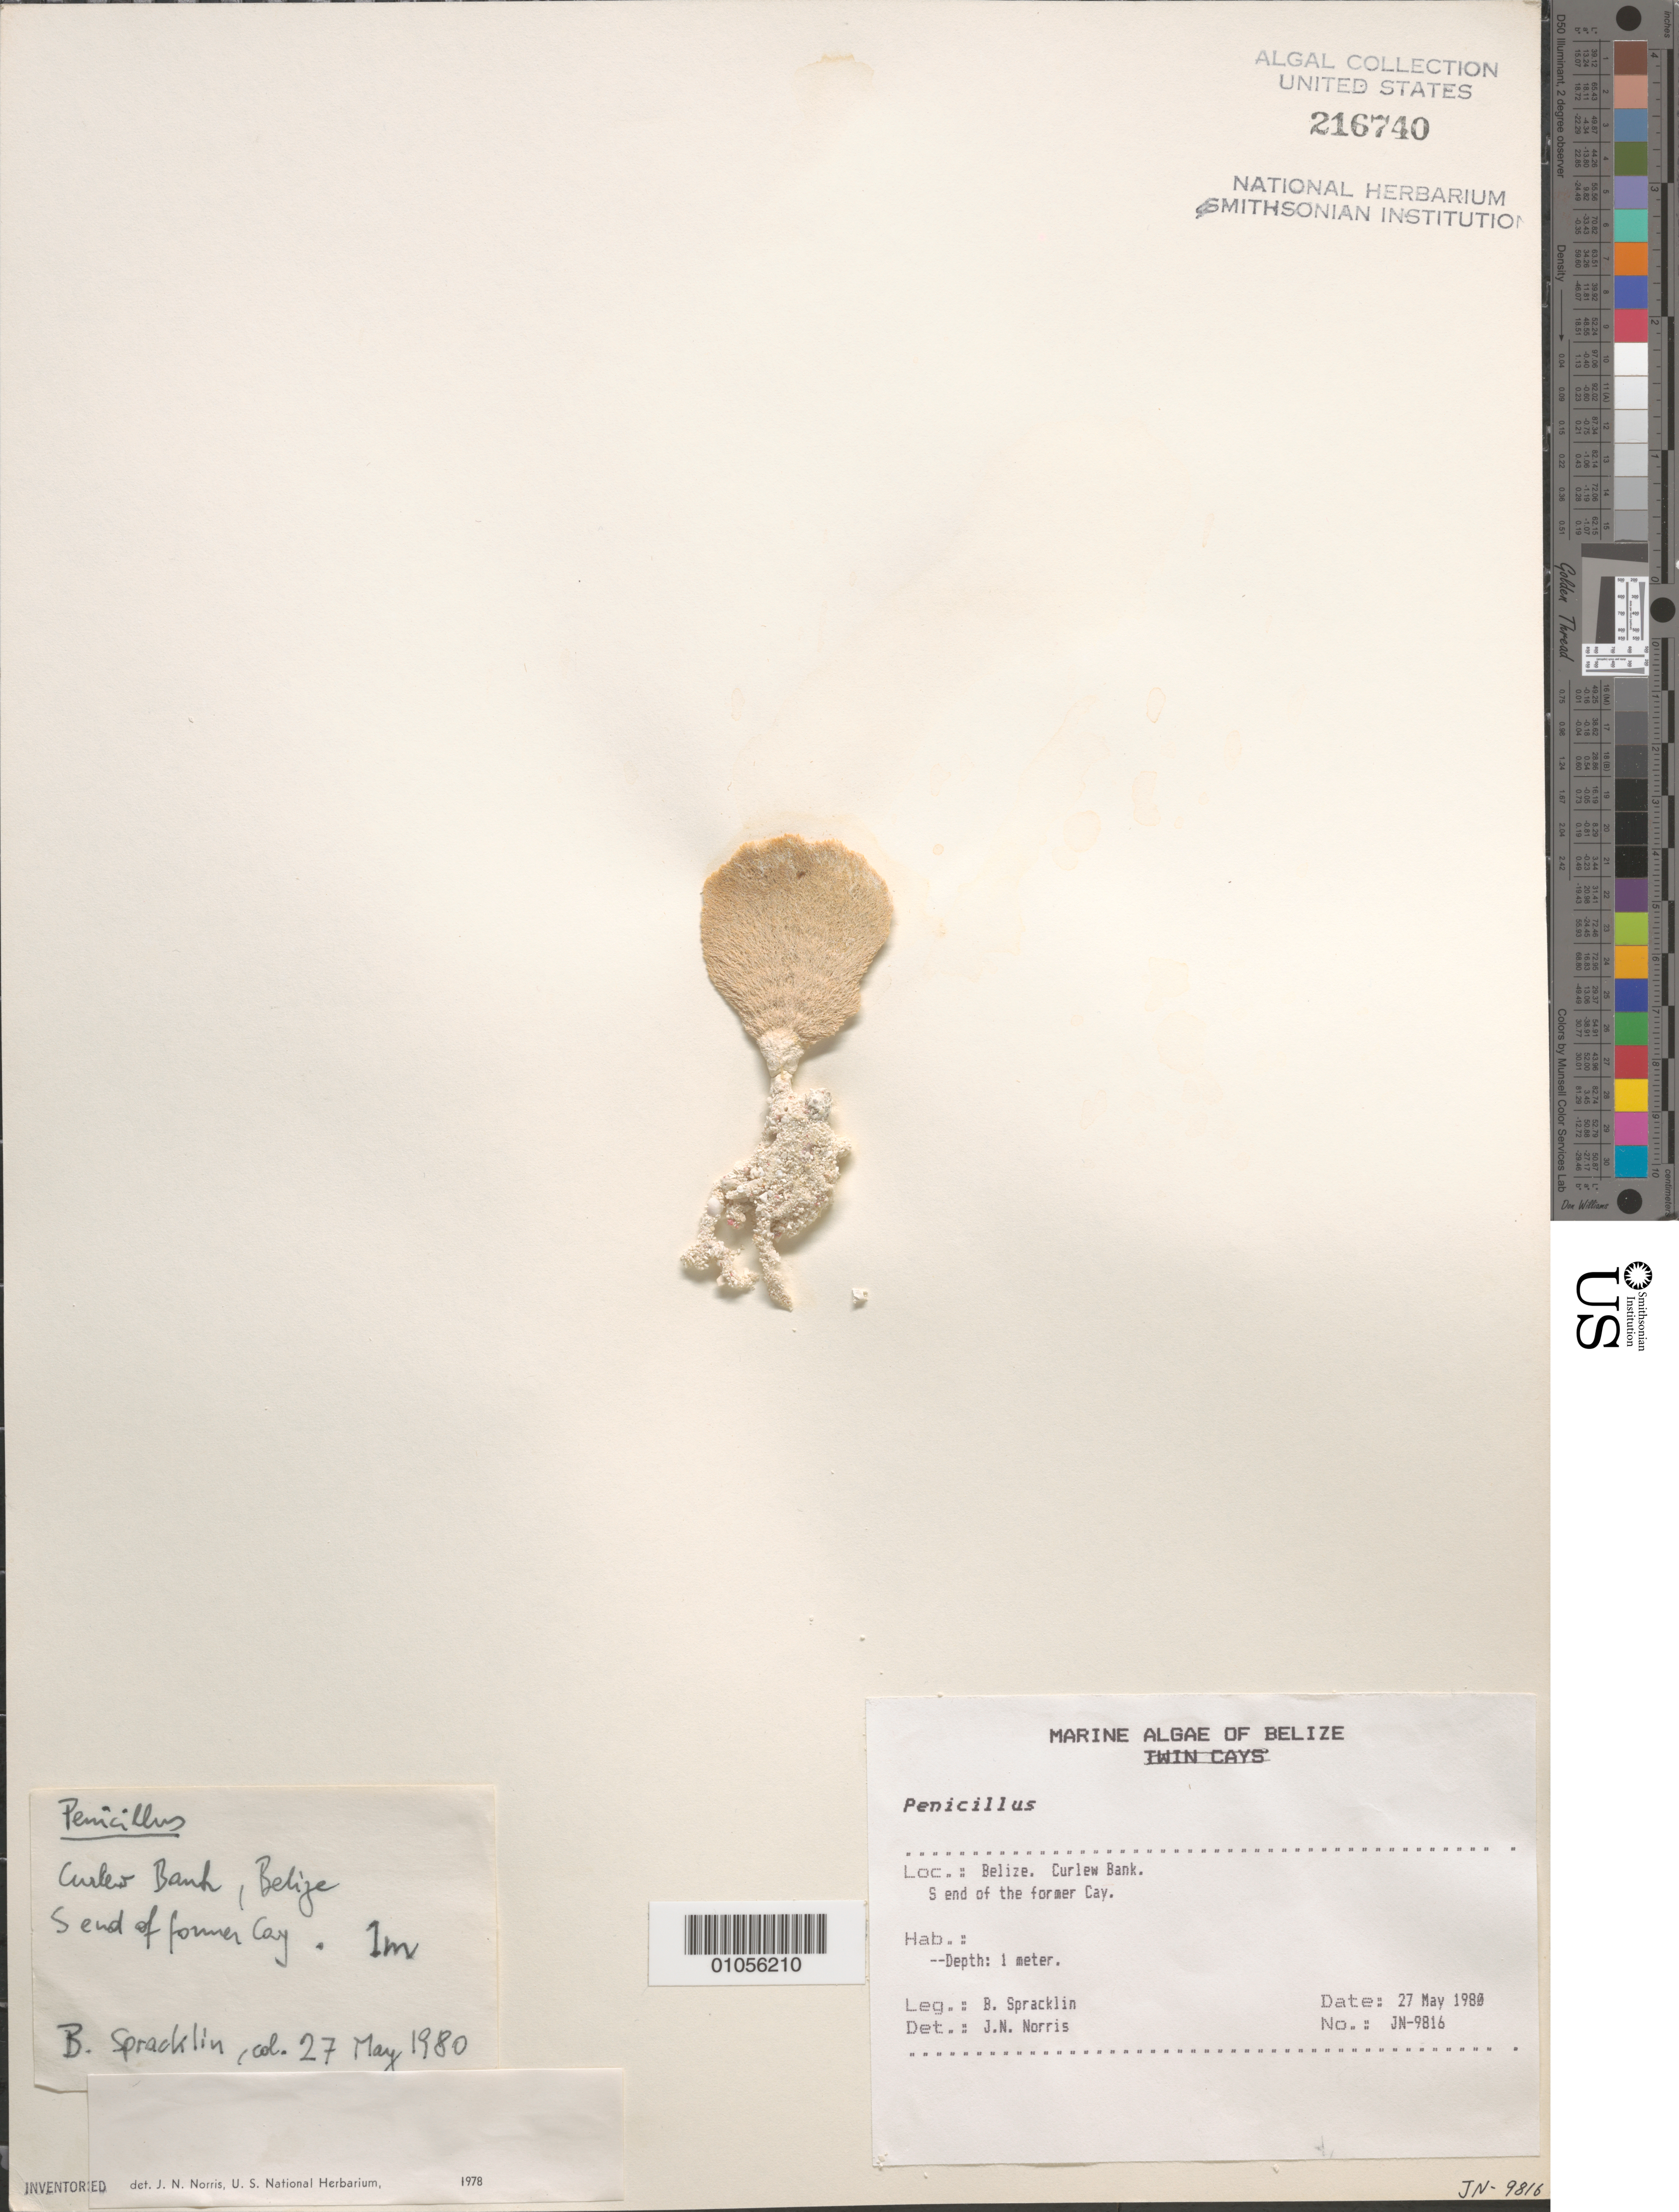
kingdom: Plantae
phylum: Chlorophyta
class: Ulvophyceae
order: Bryopsidales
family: Udoteaceae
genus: Penicillus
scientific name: Penicillus sp.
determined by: Norris, James N.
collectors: B. Spracklin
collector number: JN-9816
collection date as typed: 27 May 1980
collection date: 1980-05-27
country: Belize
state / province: Stann Creek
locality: Curlew Bank, south end of the former cay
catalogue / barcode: US 216740